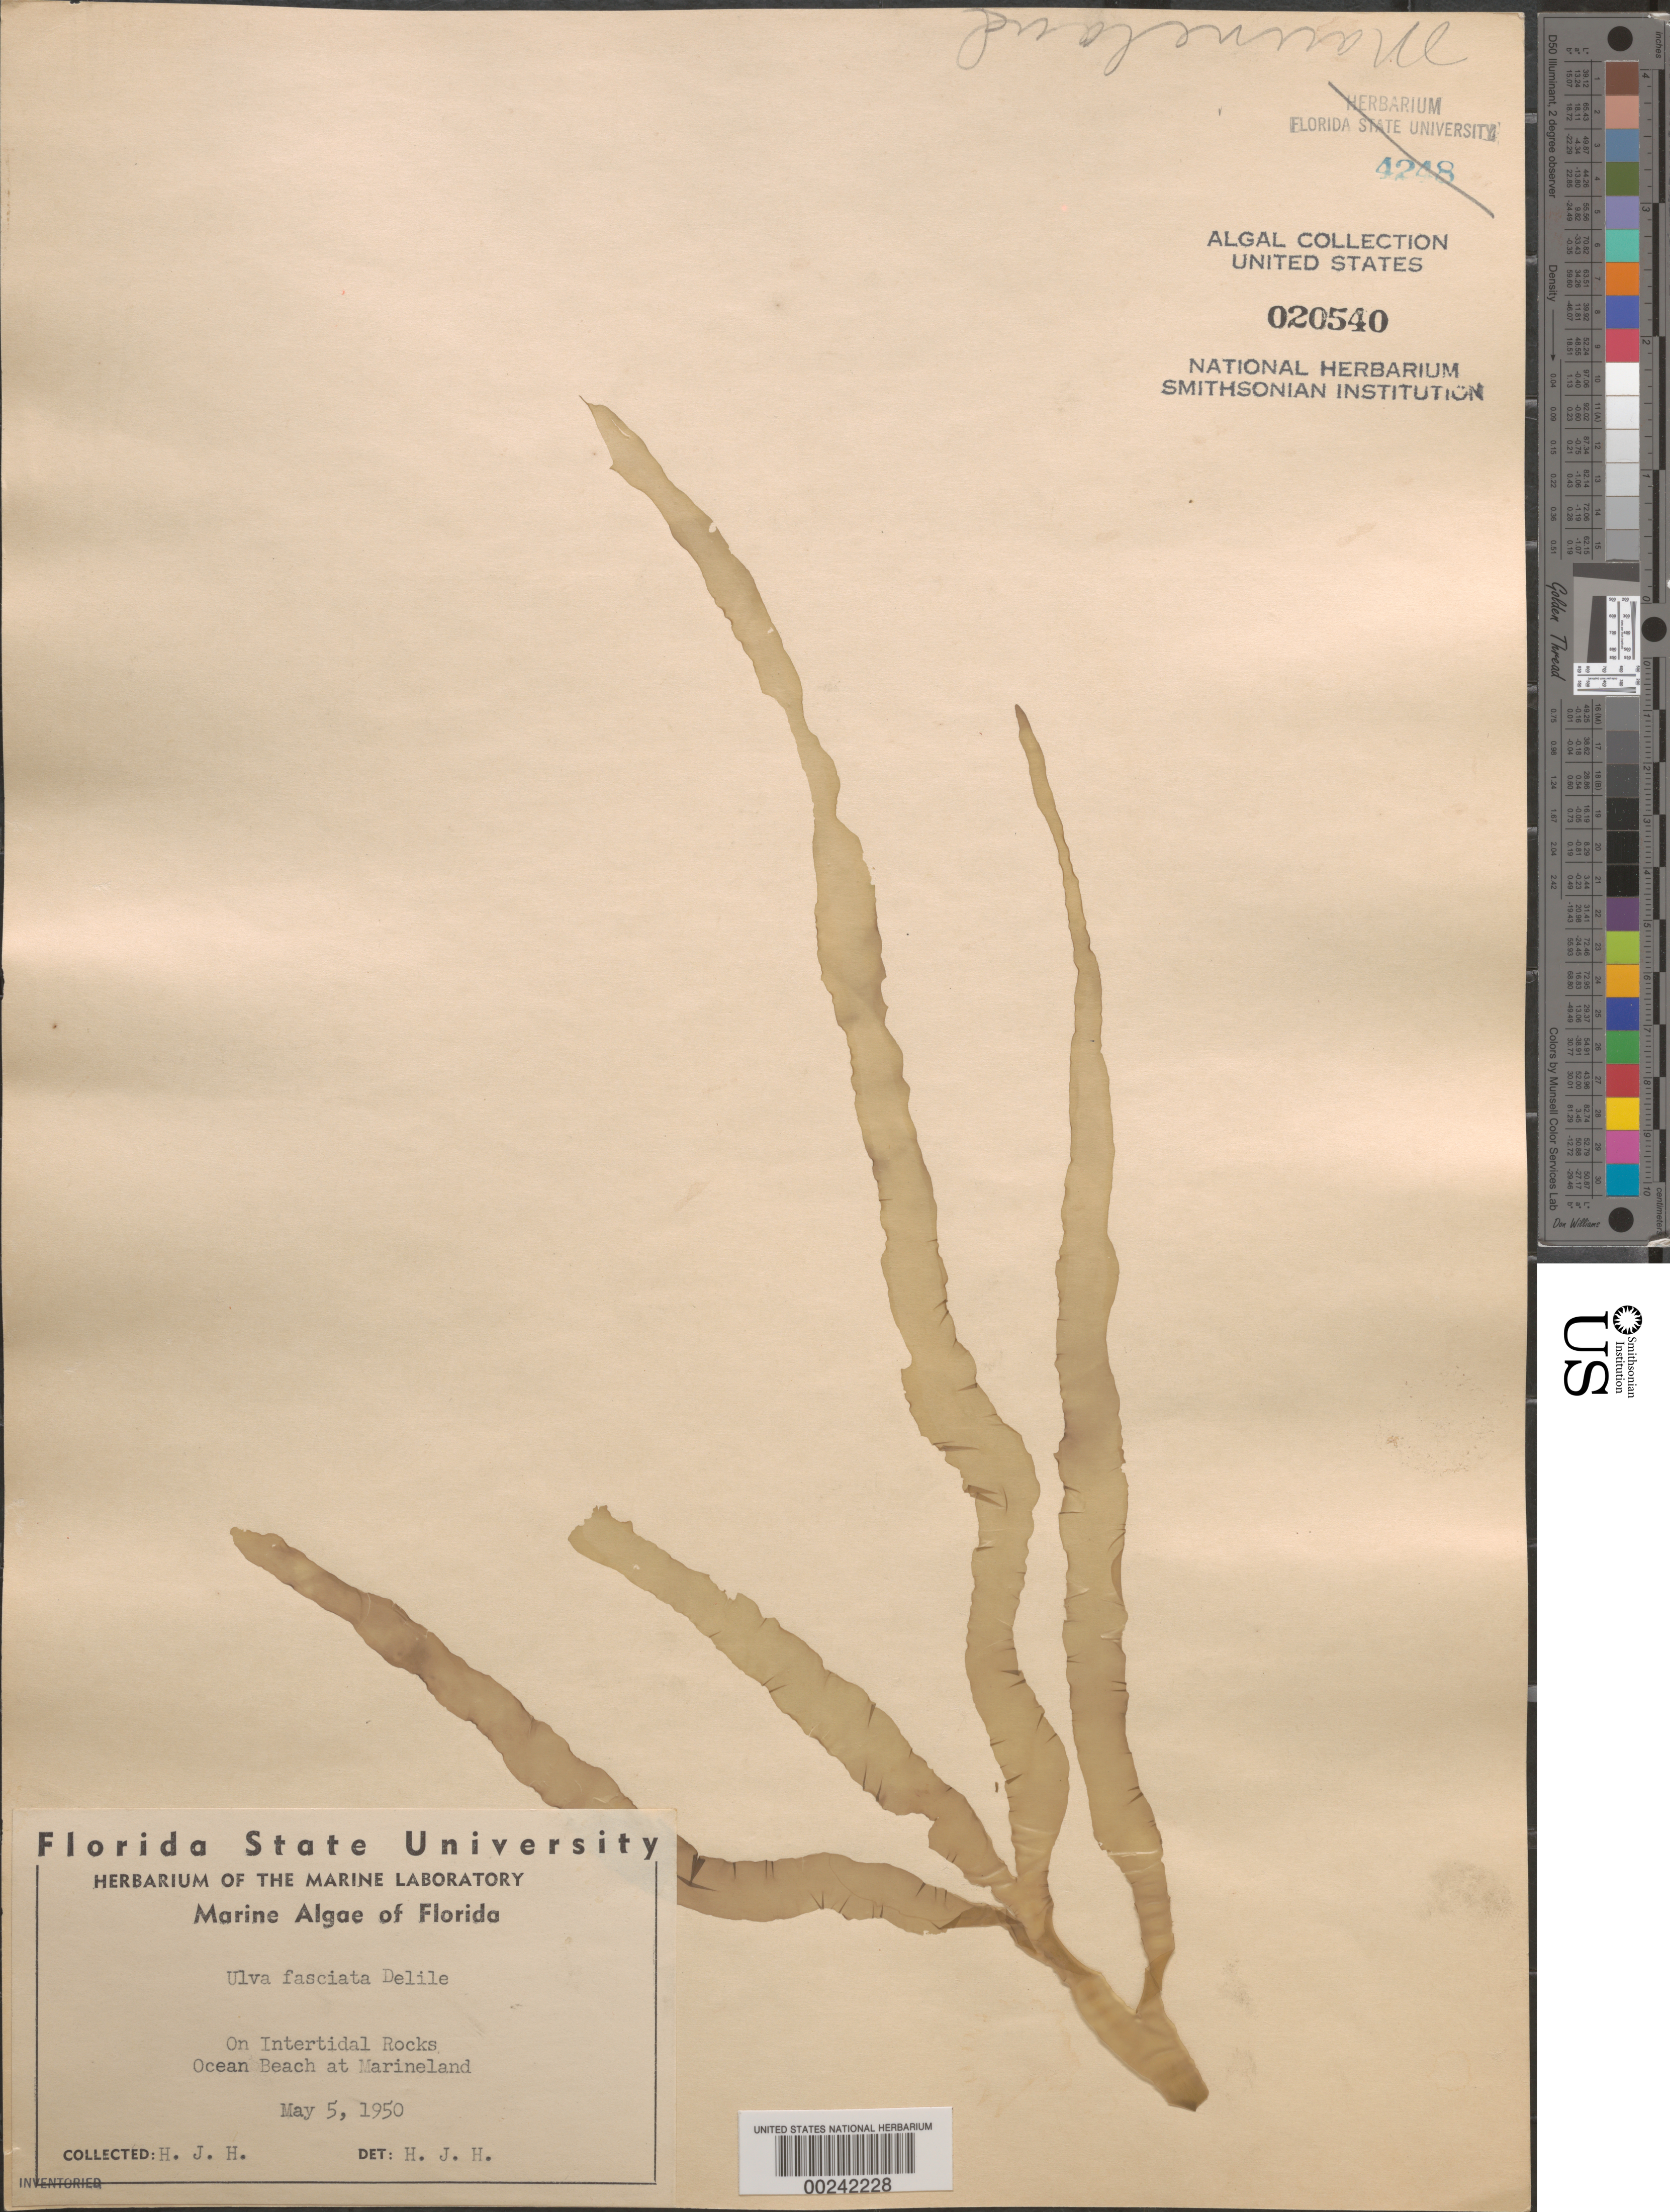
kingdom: Plantae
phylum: Chlorophyta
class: Ulvophyceae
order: Ulvales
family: Ulvaceae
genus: Ulva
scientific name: Ulva lactuca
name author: L.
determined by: Algae name updating Project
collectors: H. J. Humm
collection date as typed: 05 May 1950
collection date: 1950-05-05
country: United States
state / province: Florida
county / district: Flagler County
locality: Marineland ocean beach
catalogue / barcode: US 20540